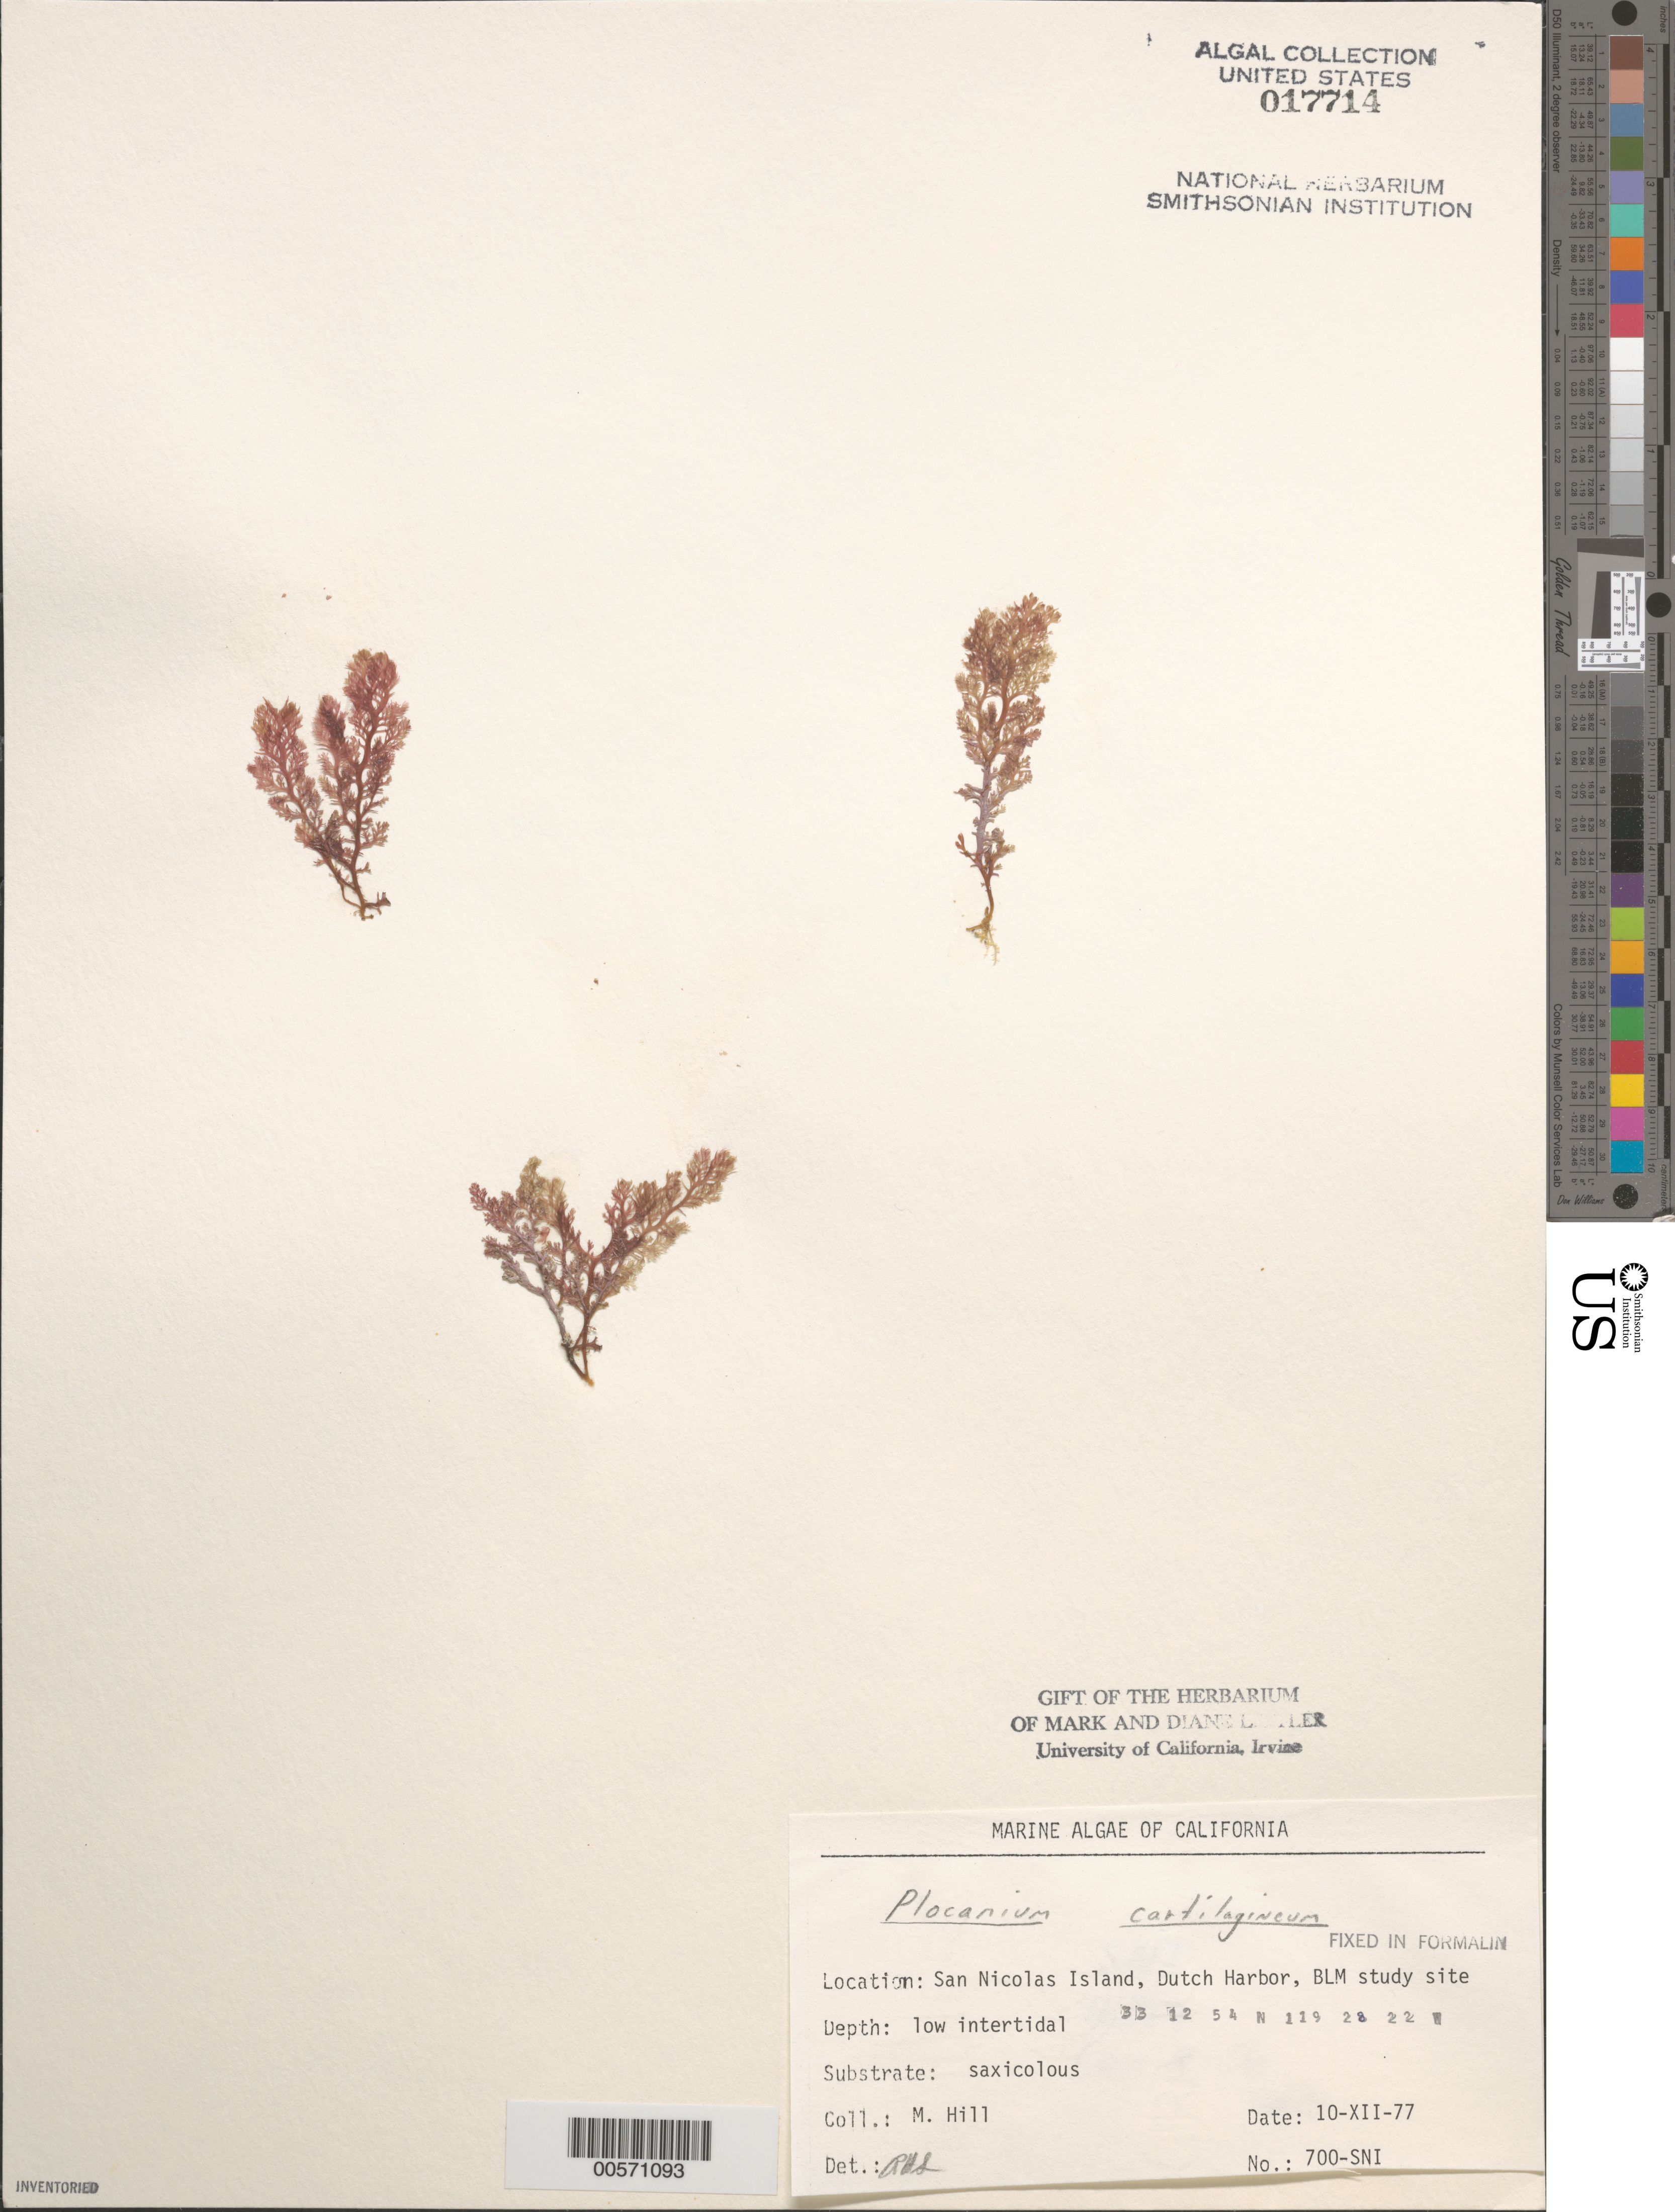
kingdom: Plantae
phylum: Rhodophyta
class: Florideophyceae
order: Plocamiales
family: Plocamiaceae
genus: Plocamium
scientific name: Plocamium cartilagineum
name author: (L.) P.S. Dixon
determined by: Sims, Robert H.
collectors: M. Hill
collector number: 700-sni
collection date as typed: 10 Dec 1977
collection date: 1977-12-10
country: United States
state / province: California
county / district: Ventura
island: San Nicolas Island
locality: Dutch Harbor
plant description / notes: BLM-SOCALBIGHT Rocky Intertidal Survey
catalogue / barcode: US 17714